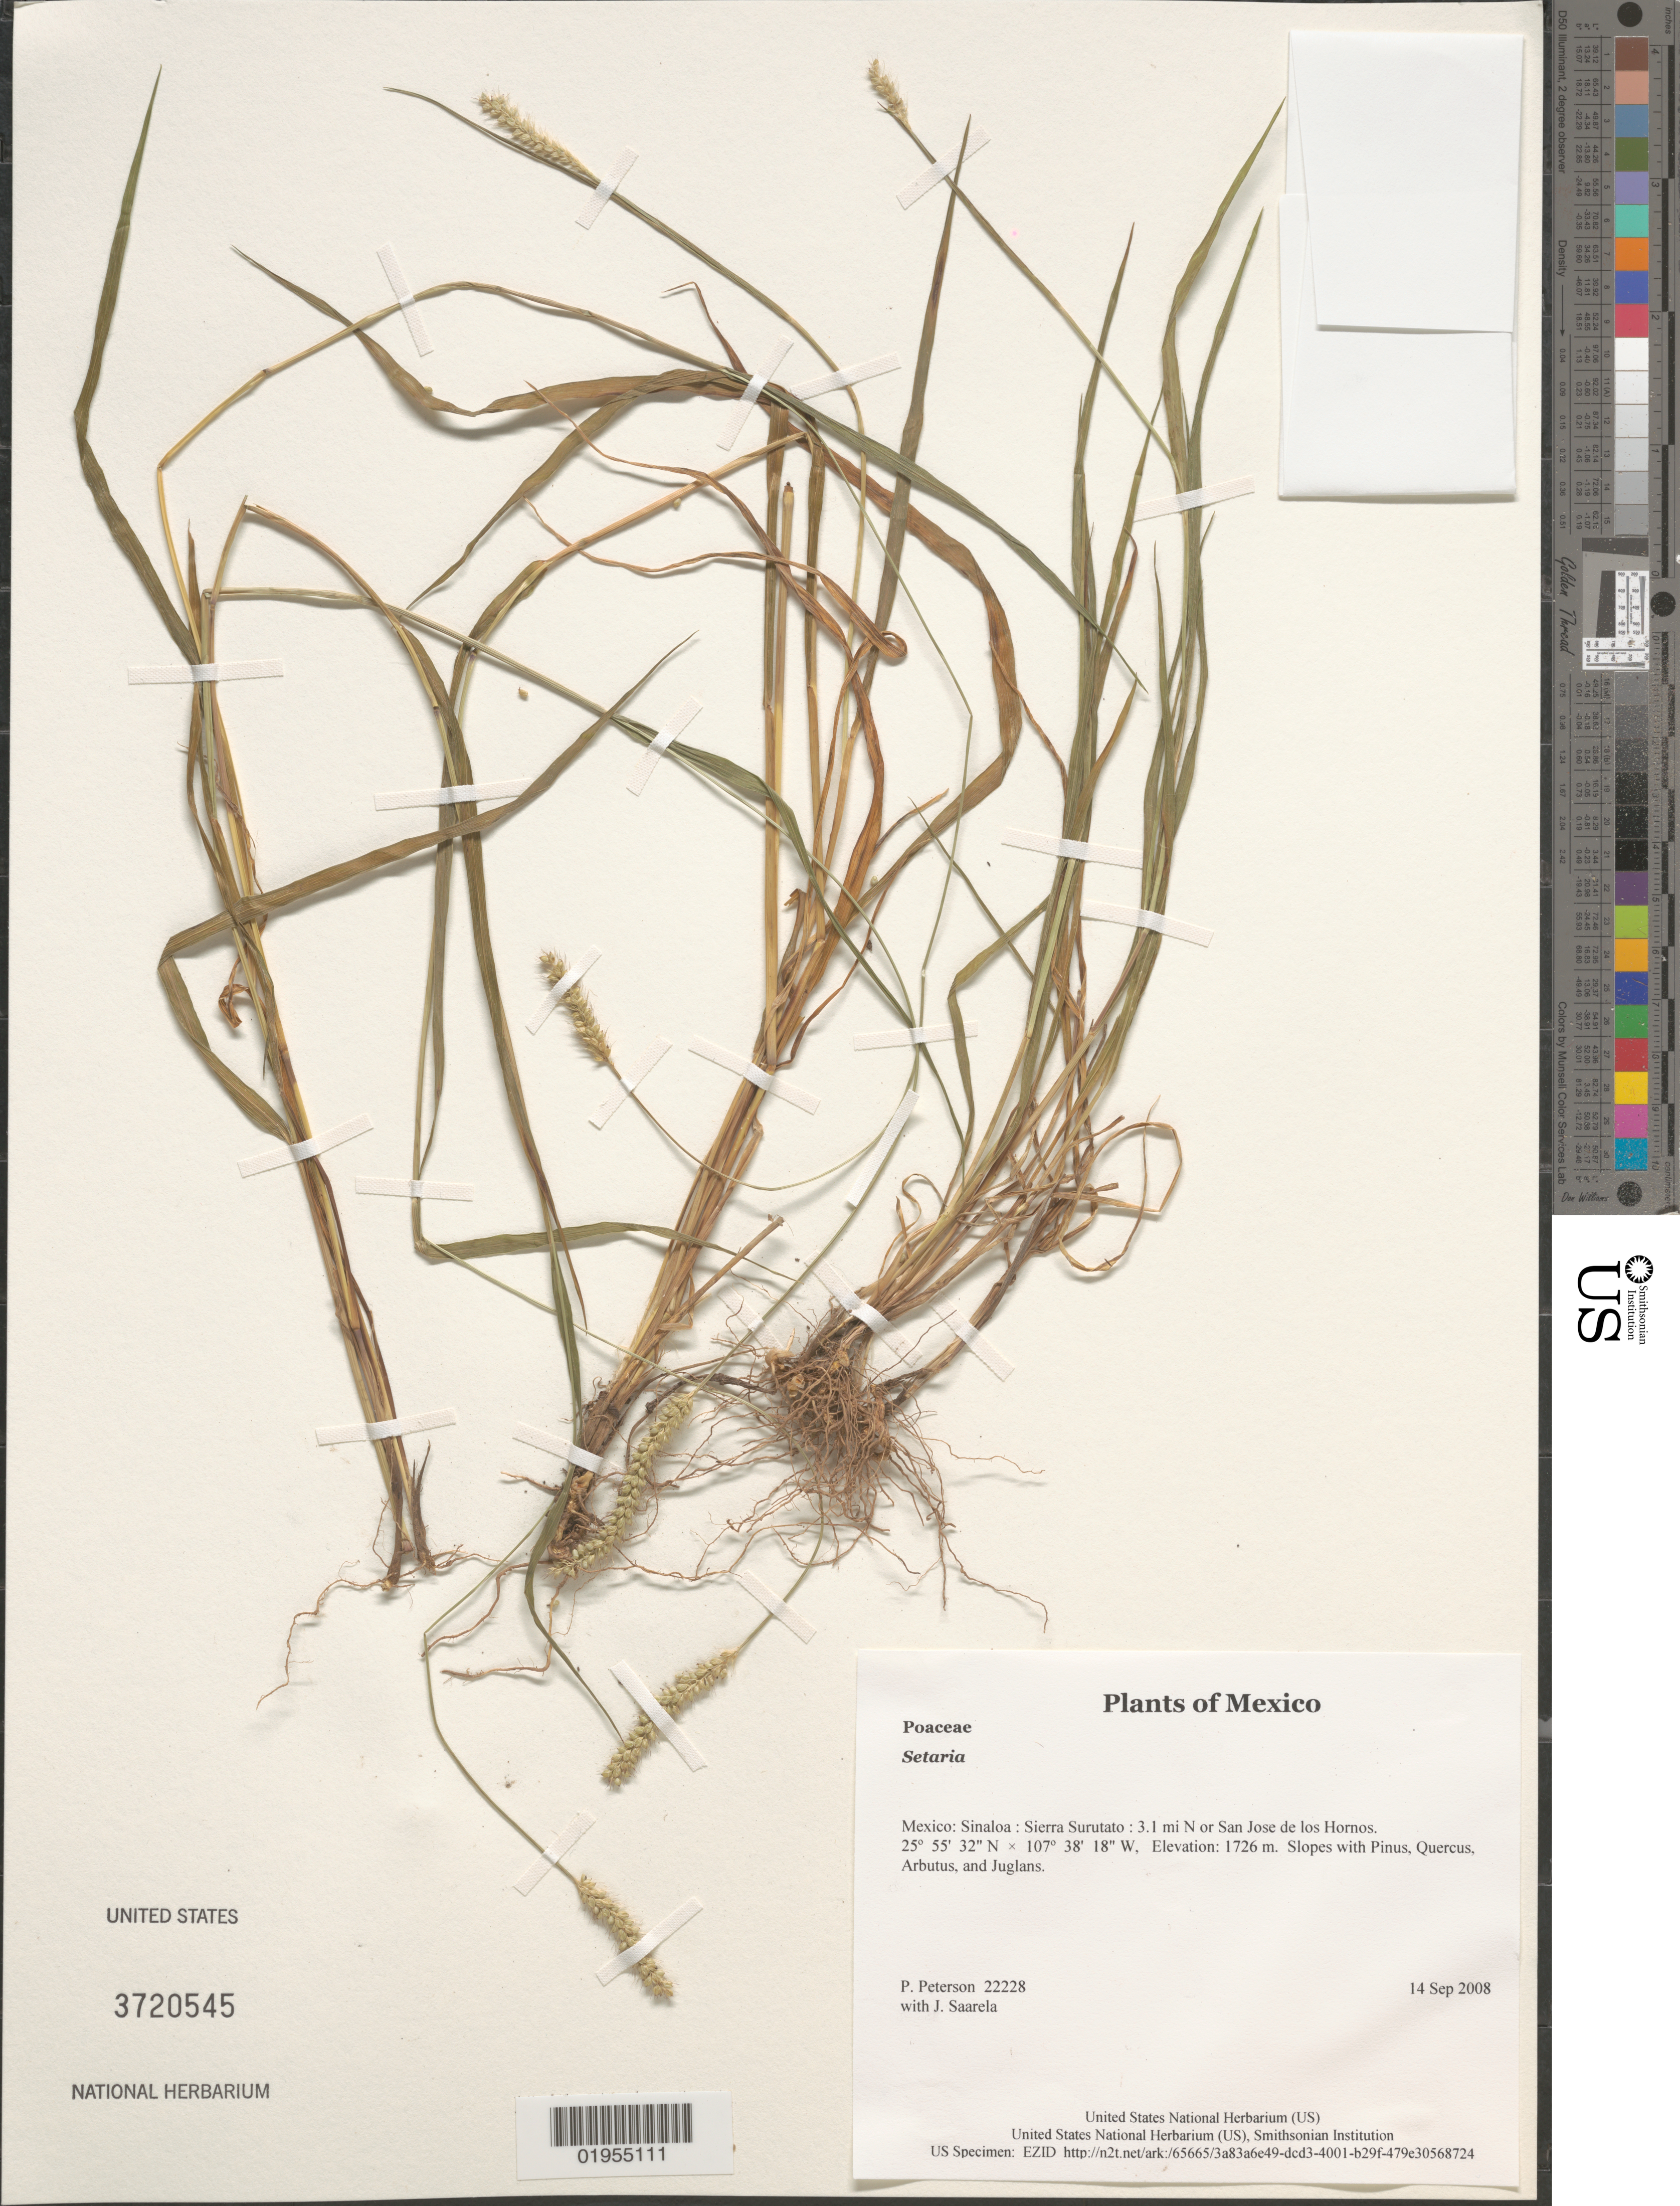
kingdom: Plantae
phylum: Tracheophyta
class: Liliopsida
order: Poales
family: Poaceae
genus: Setaria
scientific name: Setaria sp.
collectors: P. M. Peterson & J. Saarela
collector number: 22228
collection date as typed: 14 Sep 2008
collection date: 2008-09-14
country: Mexico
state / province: Sinaloa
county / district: Sierra Surutato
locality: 3.1 mi N or San Jose de los Hornos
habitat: Slopes with Pinus, Quercus, Arbutus, and Juglans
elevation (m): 1726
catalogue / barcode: US 3720545